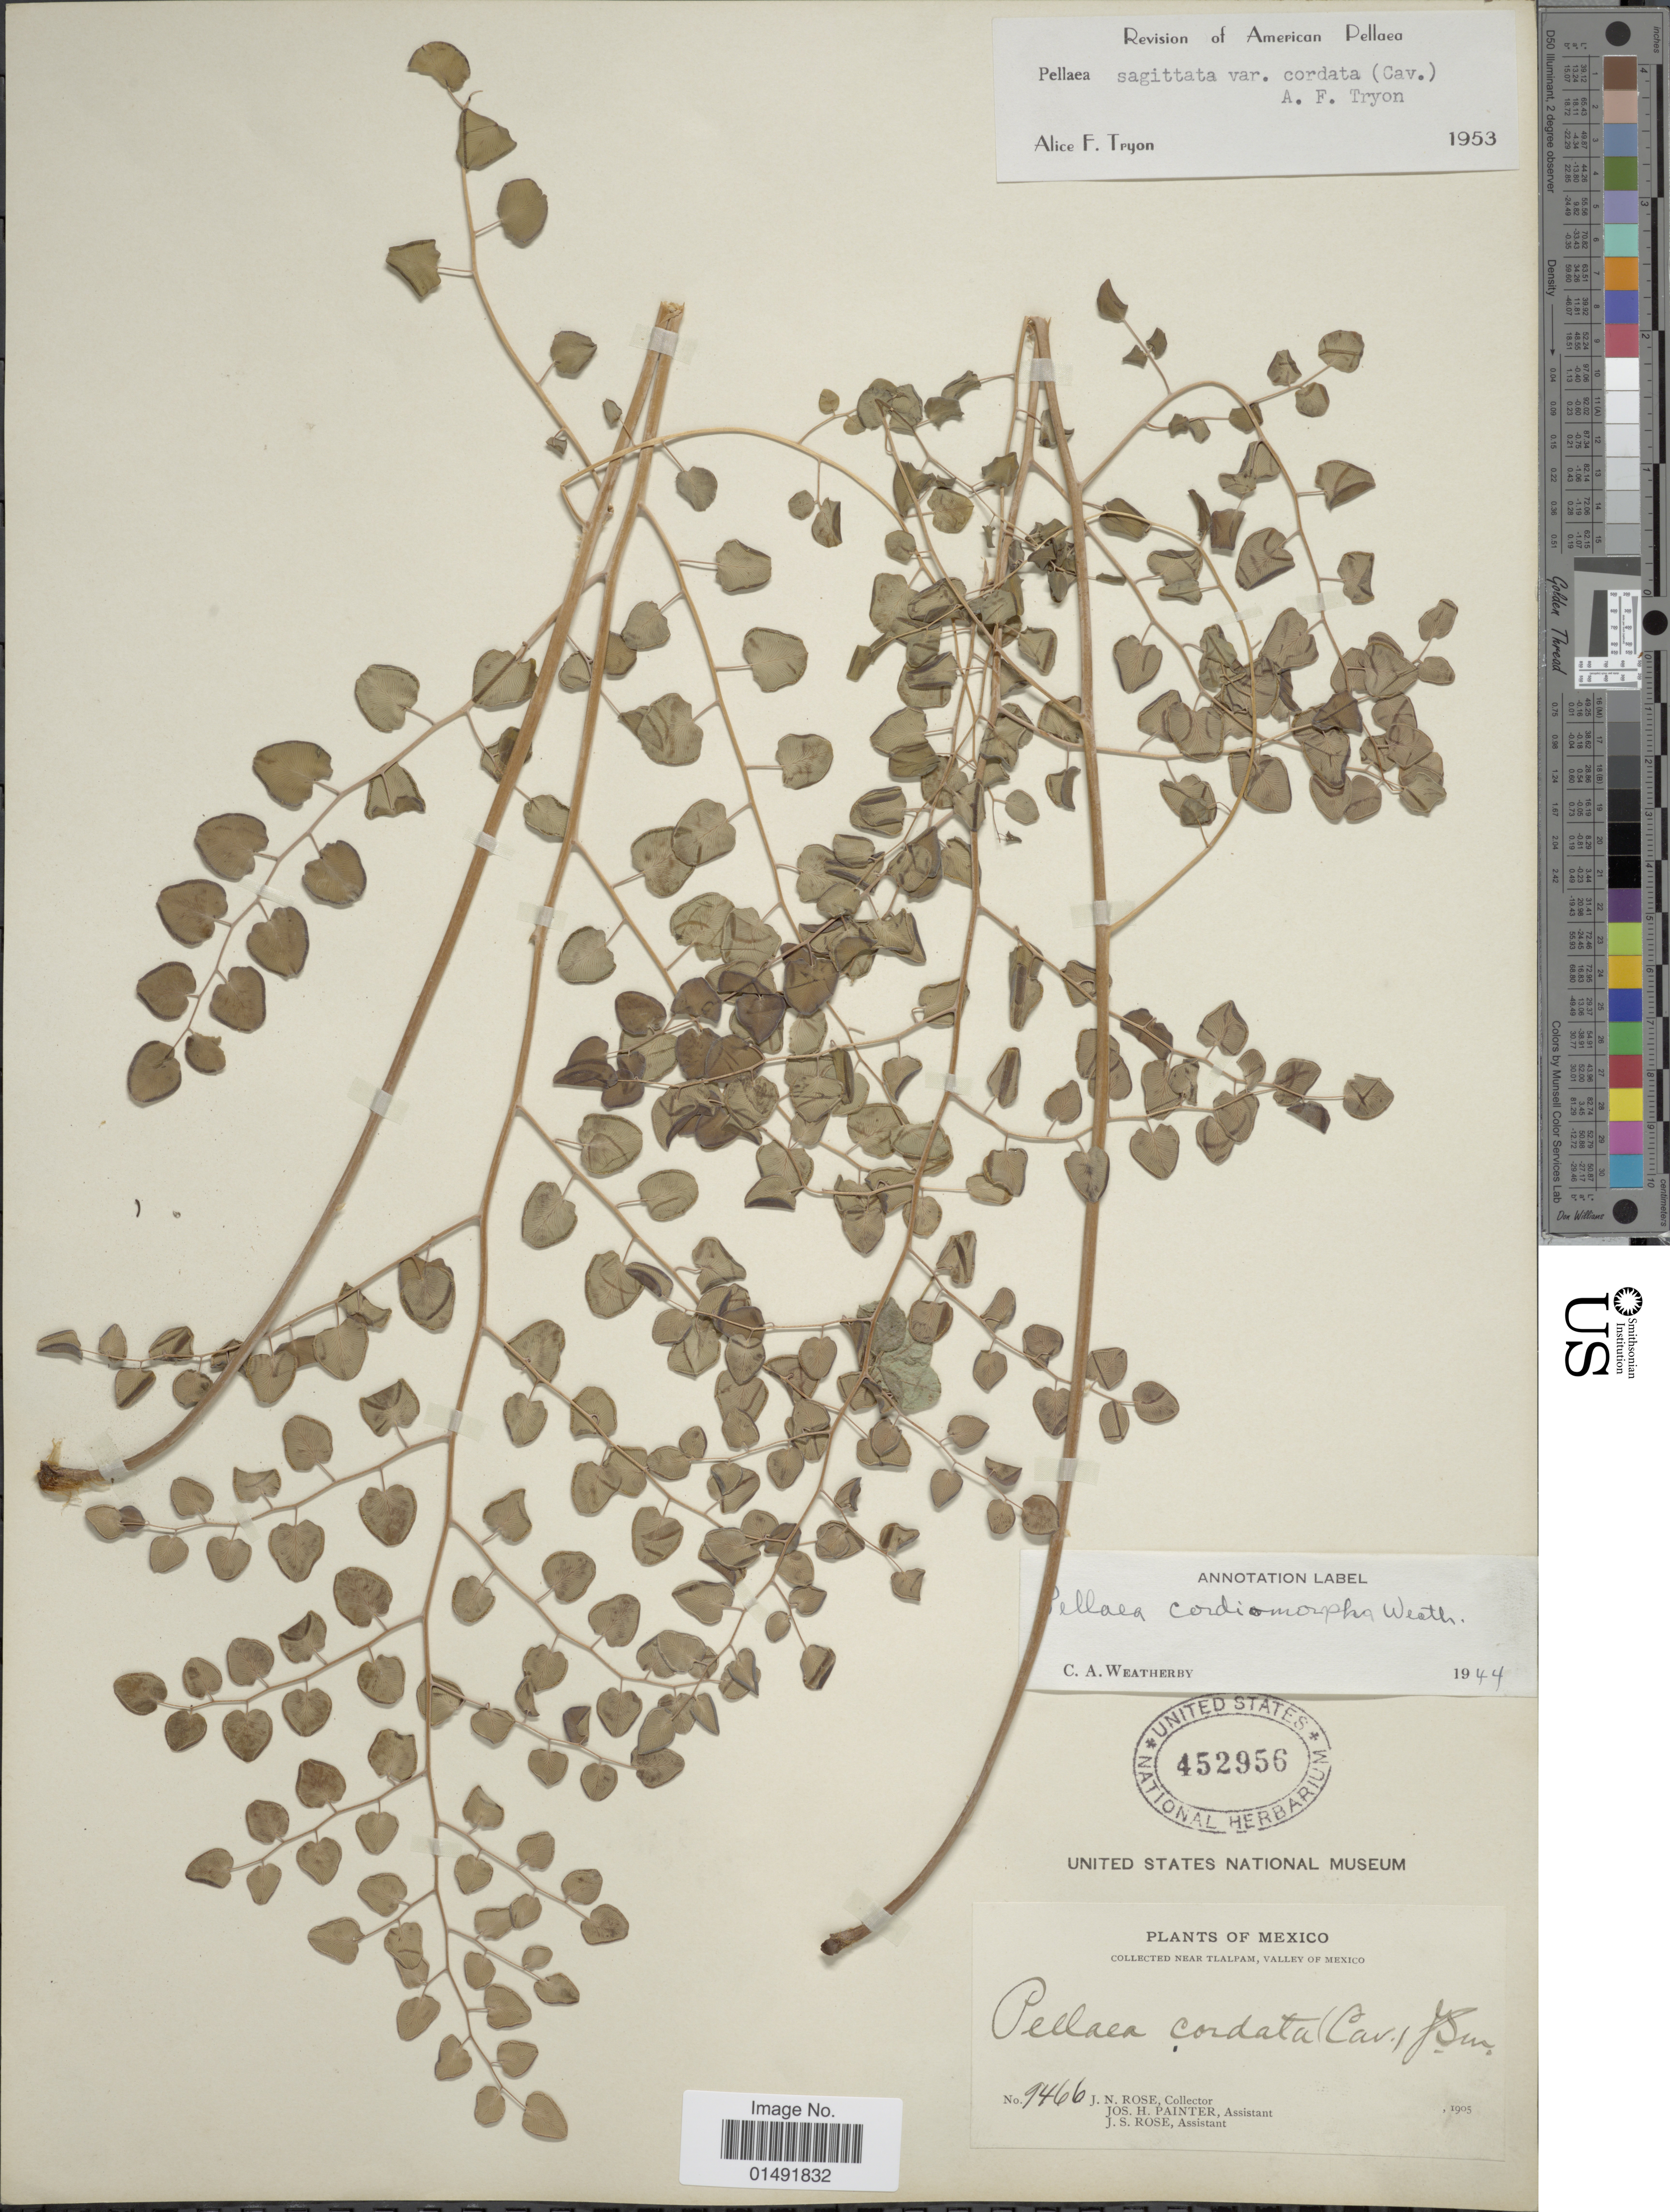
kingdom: Plantae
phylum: Tracheophyta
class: Polypodiopsida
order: Polypodiales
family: Pteridaceae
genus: Pellaea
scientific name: Pellaea cordifolia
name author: (Sessé) A.R. Sm.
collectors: J. N. Rose, J. H. Painter & J. S. Rose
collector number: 9466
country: Mexico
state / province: México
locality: Near Tlalpam, Valley of Mexico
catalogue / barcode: US 452956